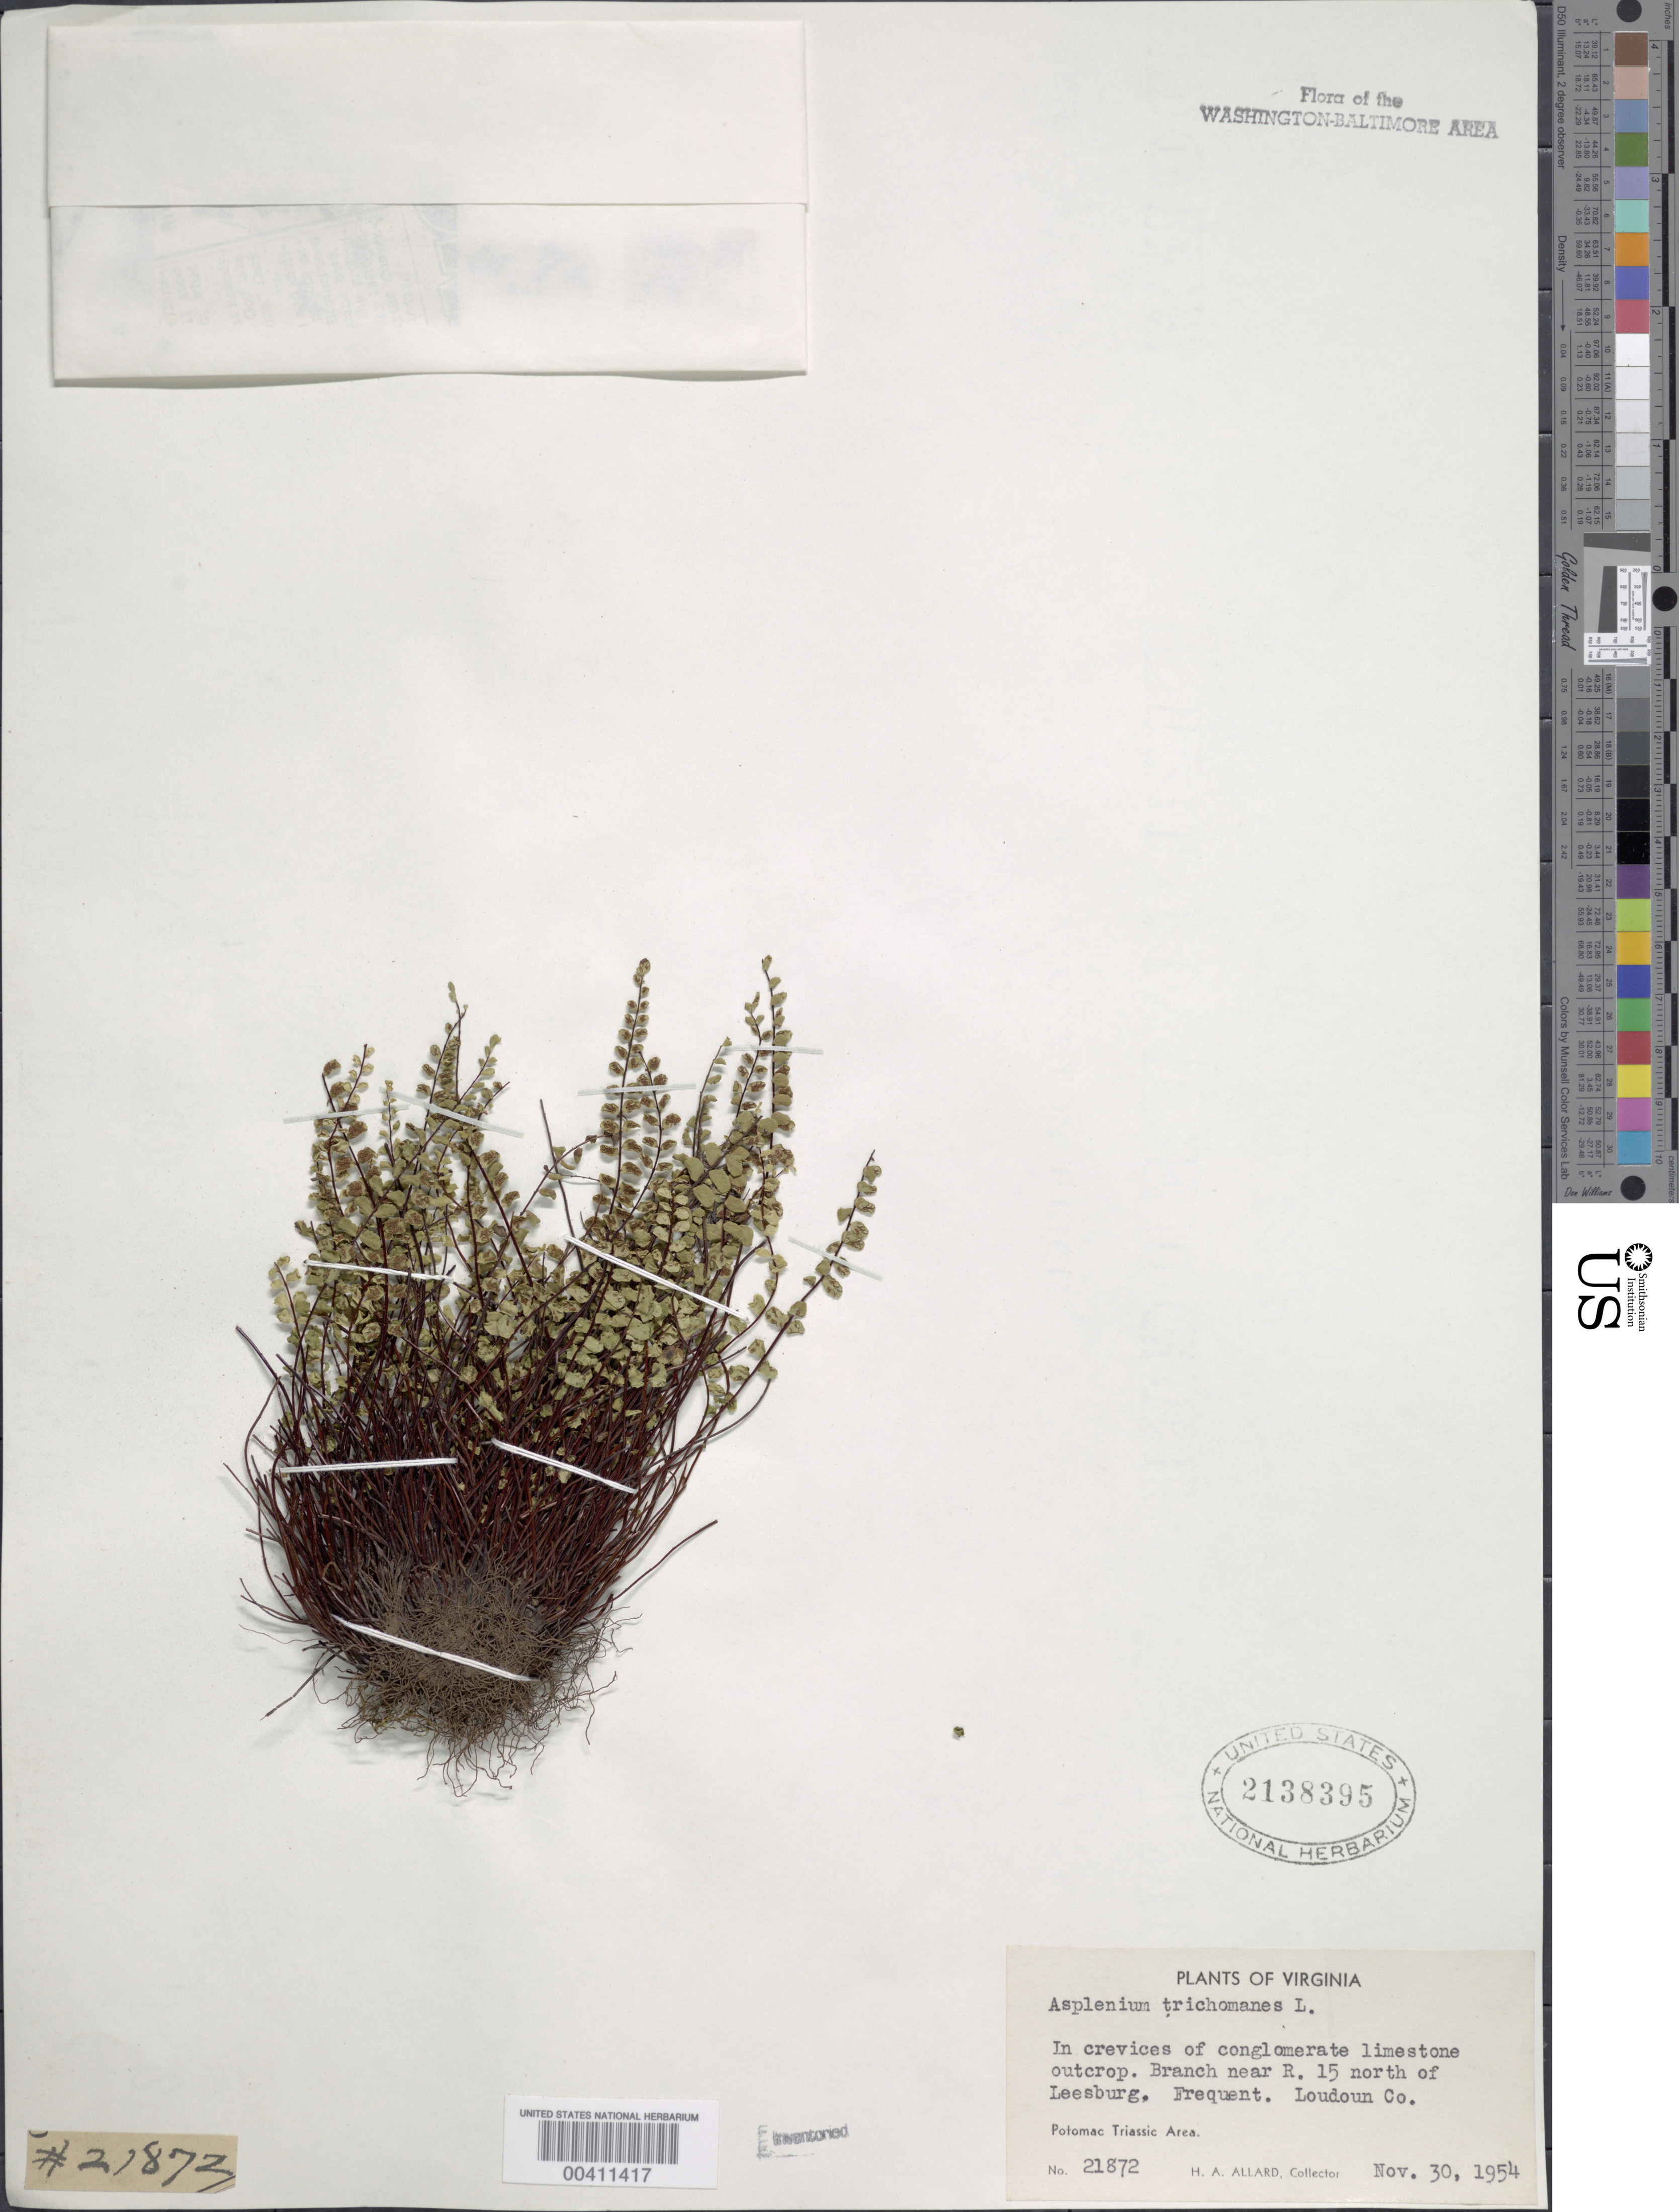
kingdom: Plantae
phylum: Tracheophyta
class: Polypodiopsida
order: Polypodiales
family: Aspleniaceae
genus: Asplenium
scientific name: Asplenium trichomanes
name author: L.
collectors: H. A. Allard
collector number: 21872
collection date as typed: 30 Nov 1954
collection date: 1954-11-30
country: United States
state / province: Virginia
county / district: Loudoun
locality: Near Route 15, north of Leesburg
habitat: In crevices of conglomerate limestone outcrop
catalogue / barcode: US 2138395